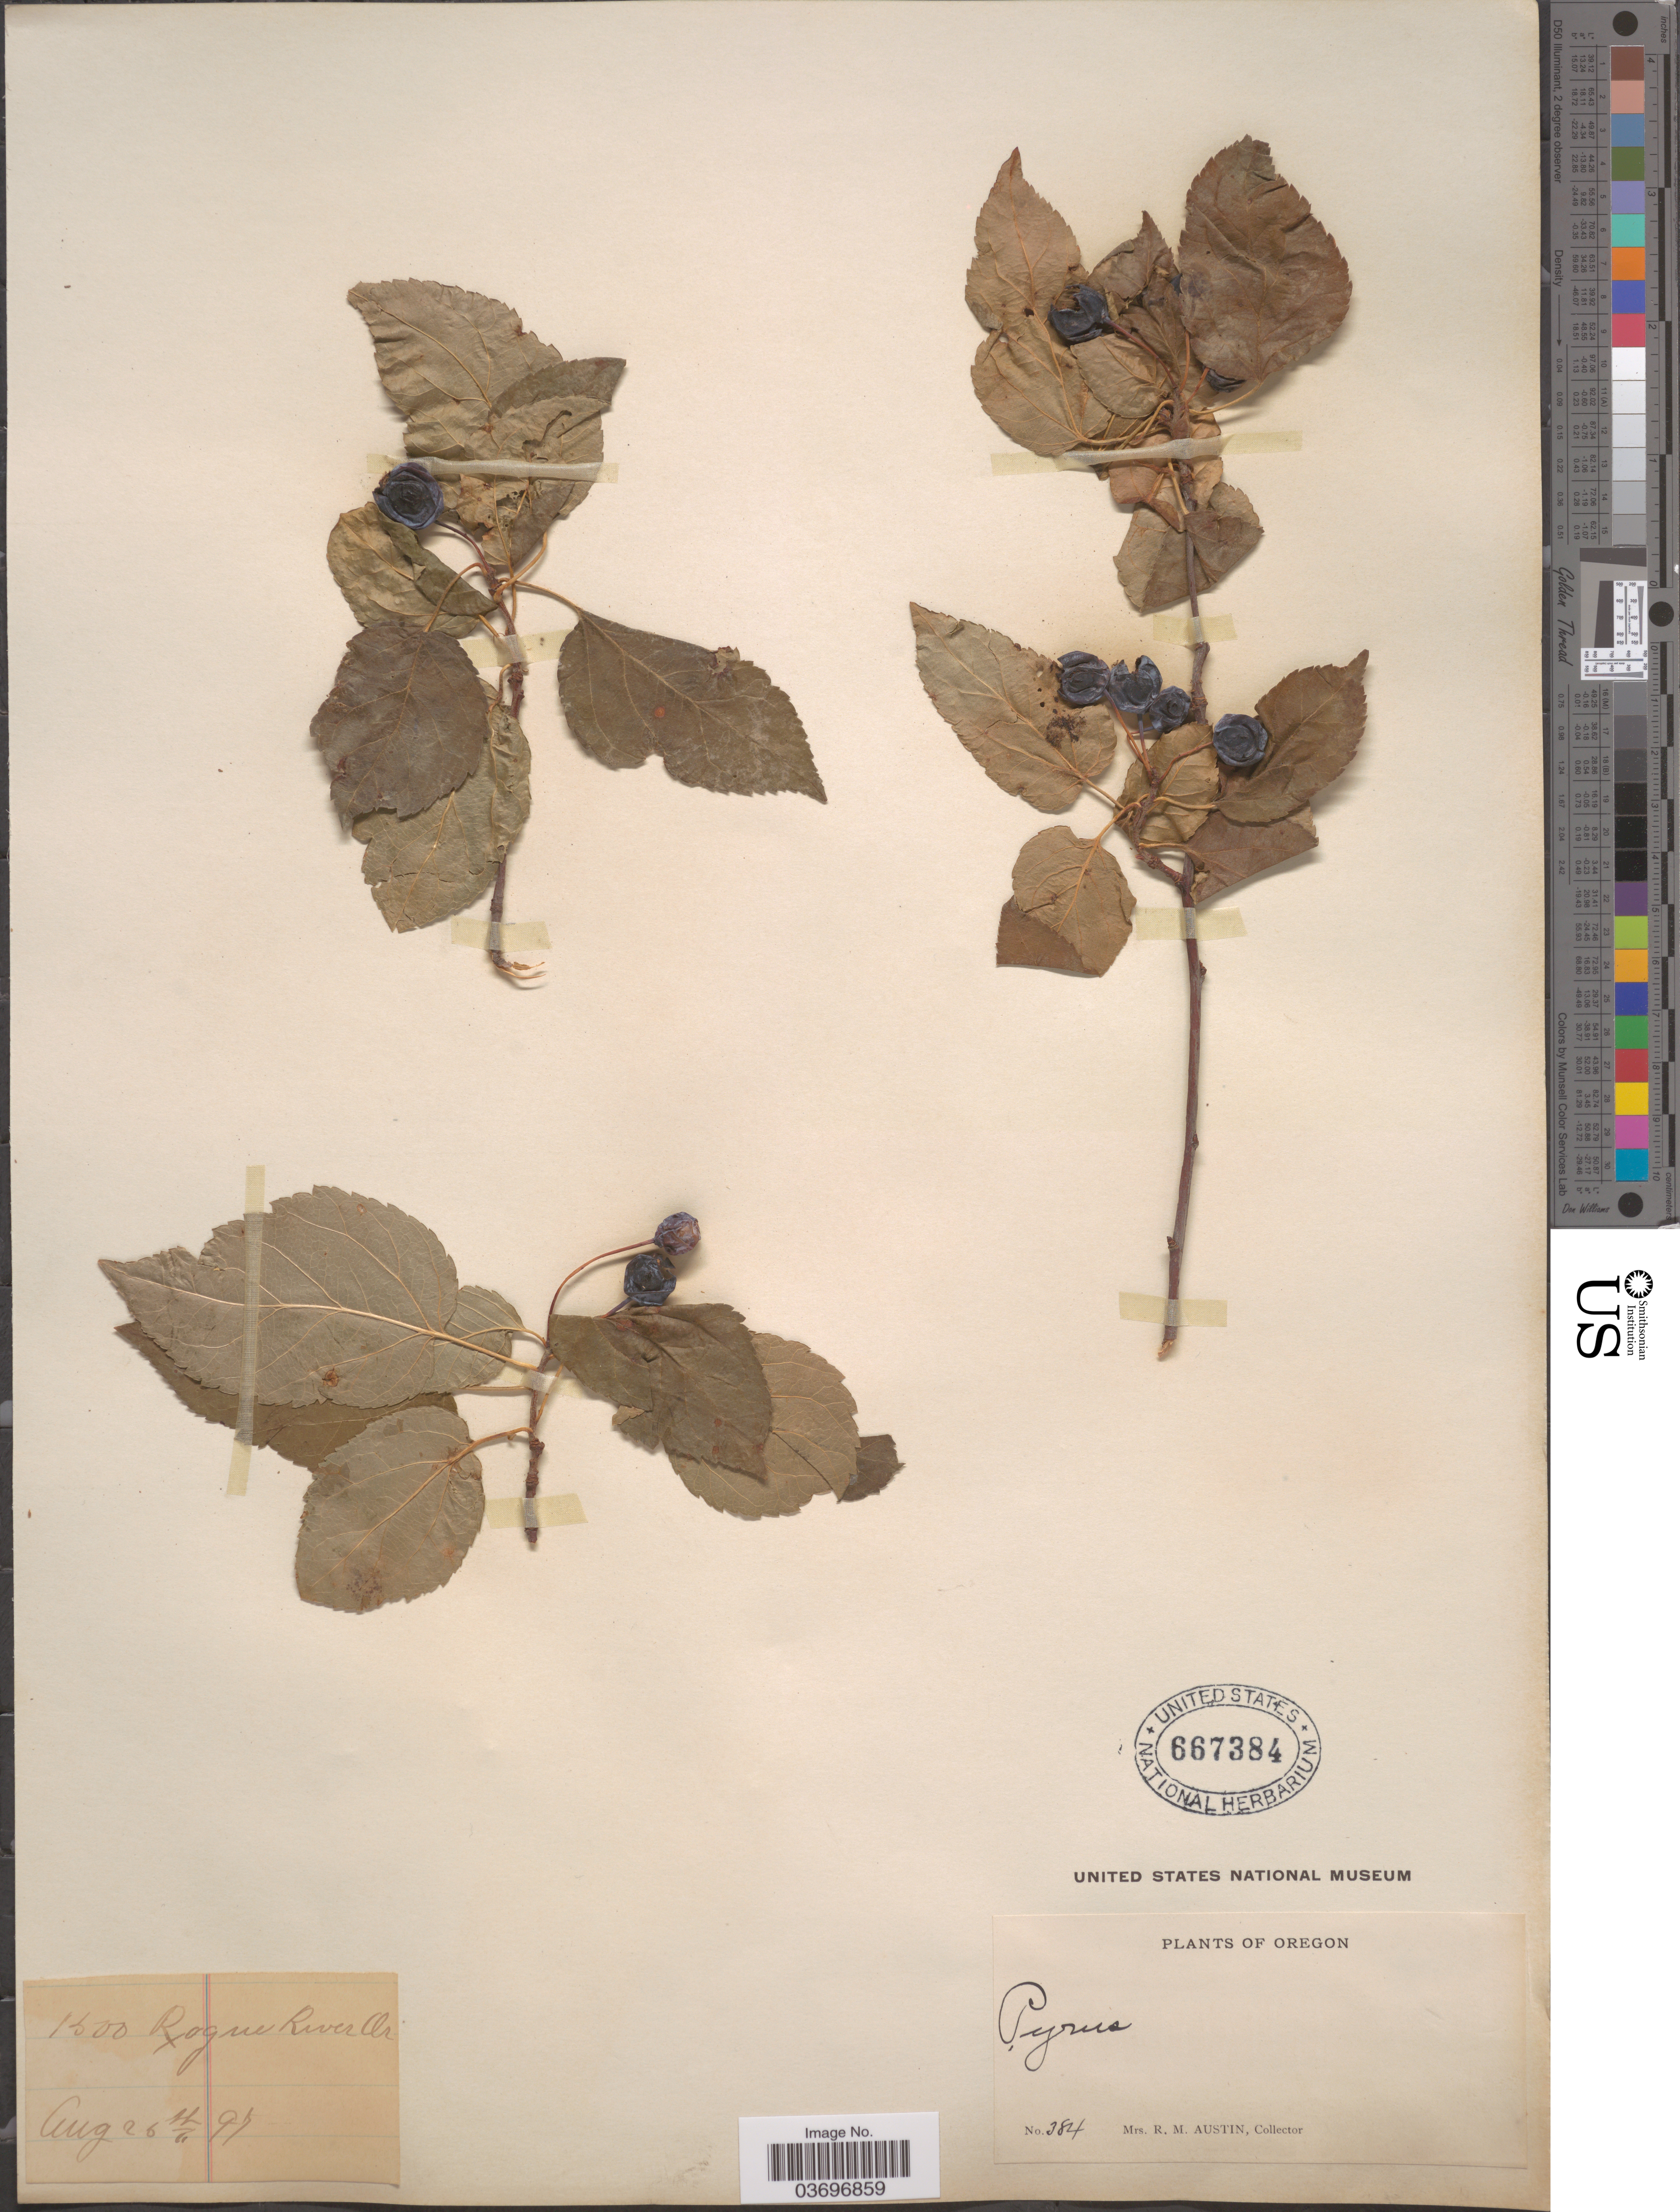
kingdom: Plantae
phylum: Tracheophyta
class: Magnoliopsida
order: Rosales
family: Rosaceae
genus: Malus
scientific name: Malus fusca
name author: (Raf.) C.K. Schneid.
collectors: R. Austin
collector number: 384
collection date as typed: Transcribed d/m/y: 26/8/97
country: United States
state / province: Oregon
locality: Rogue River.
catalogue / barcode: US 667384